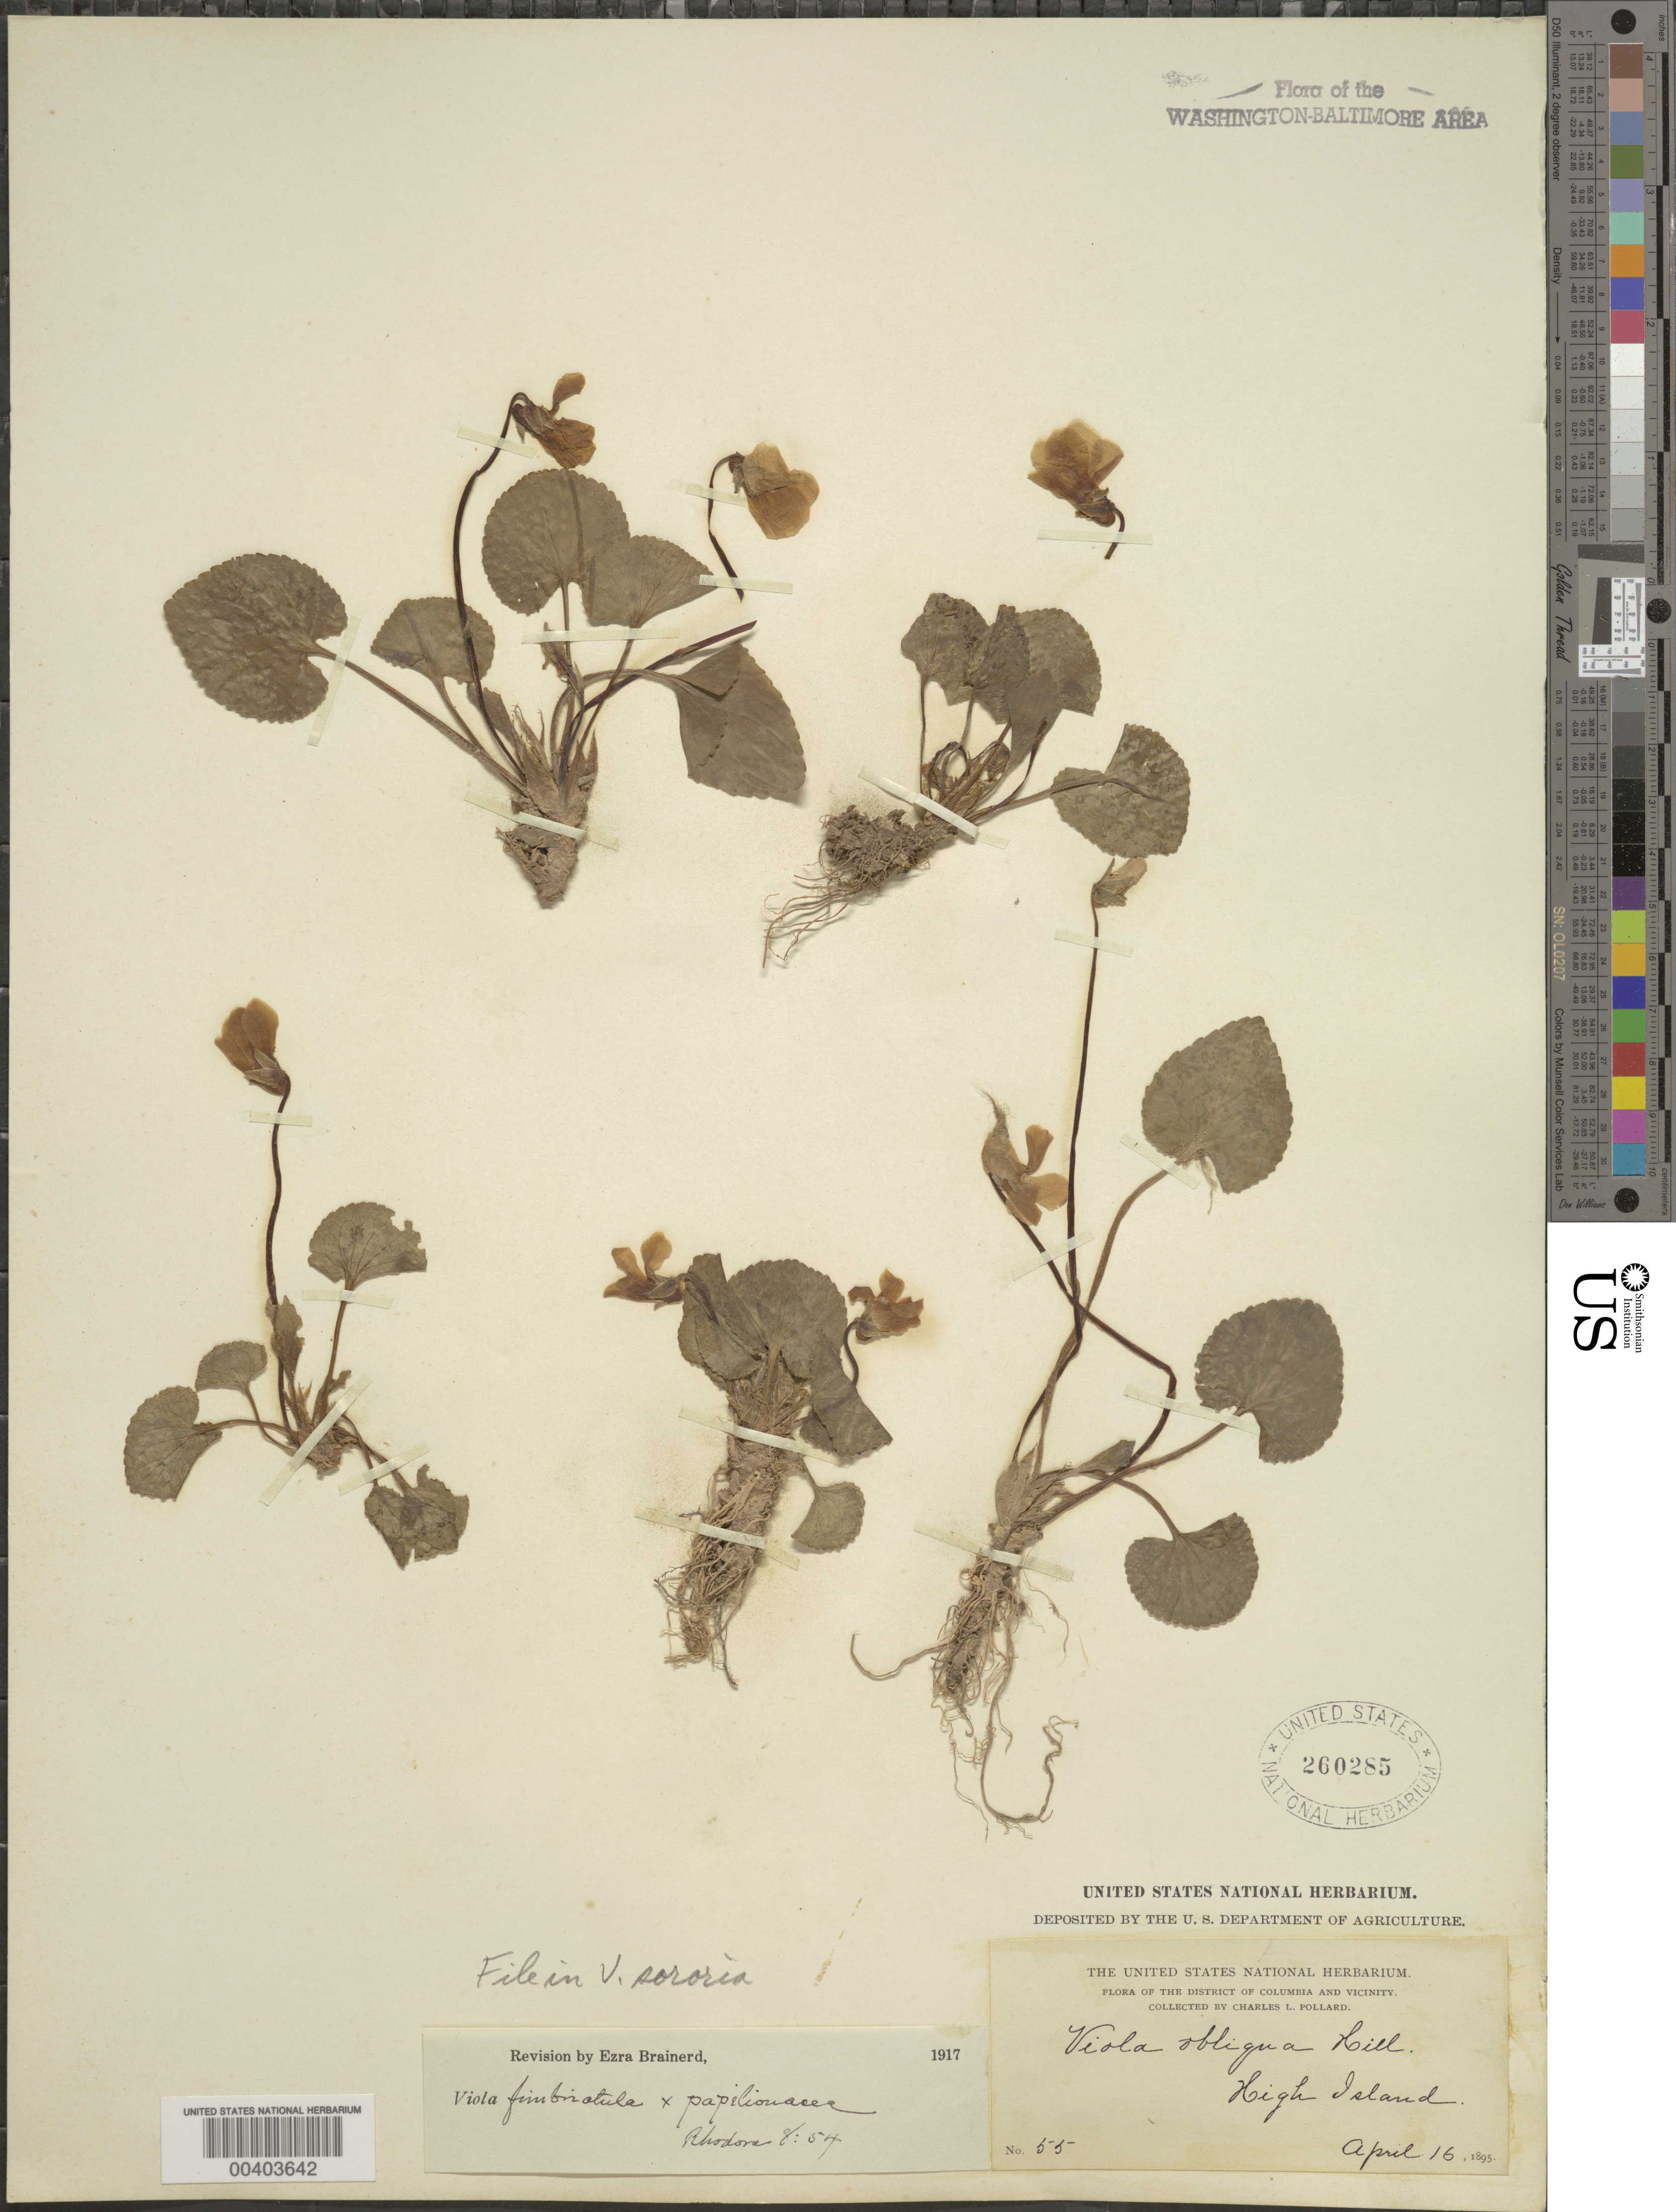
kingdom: Plantae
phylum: Tracheophyta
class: Magnoliopsida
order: Malpighiales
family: Violaceae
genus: Viola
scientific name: Viola sagittata var. ovata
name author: (Nutt.) Torr. & A. Gray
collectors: C. L. Pollard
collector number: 55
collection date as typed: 16 Apr 1895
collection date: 1895-04-16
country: United States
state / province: Maryland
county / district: Montgomery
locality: High Island C. & O. Canal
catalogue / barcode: US 260285